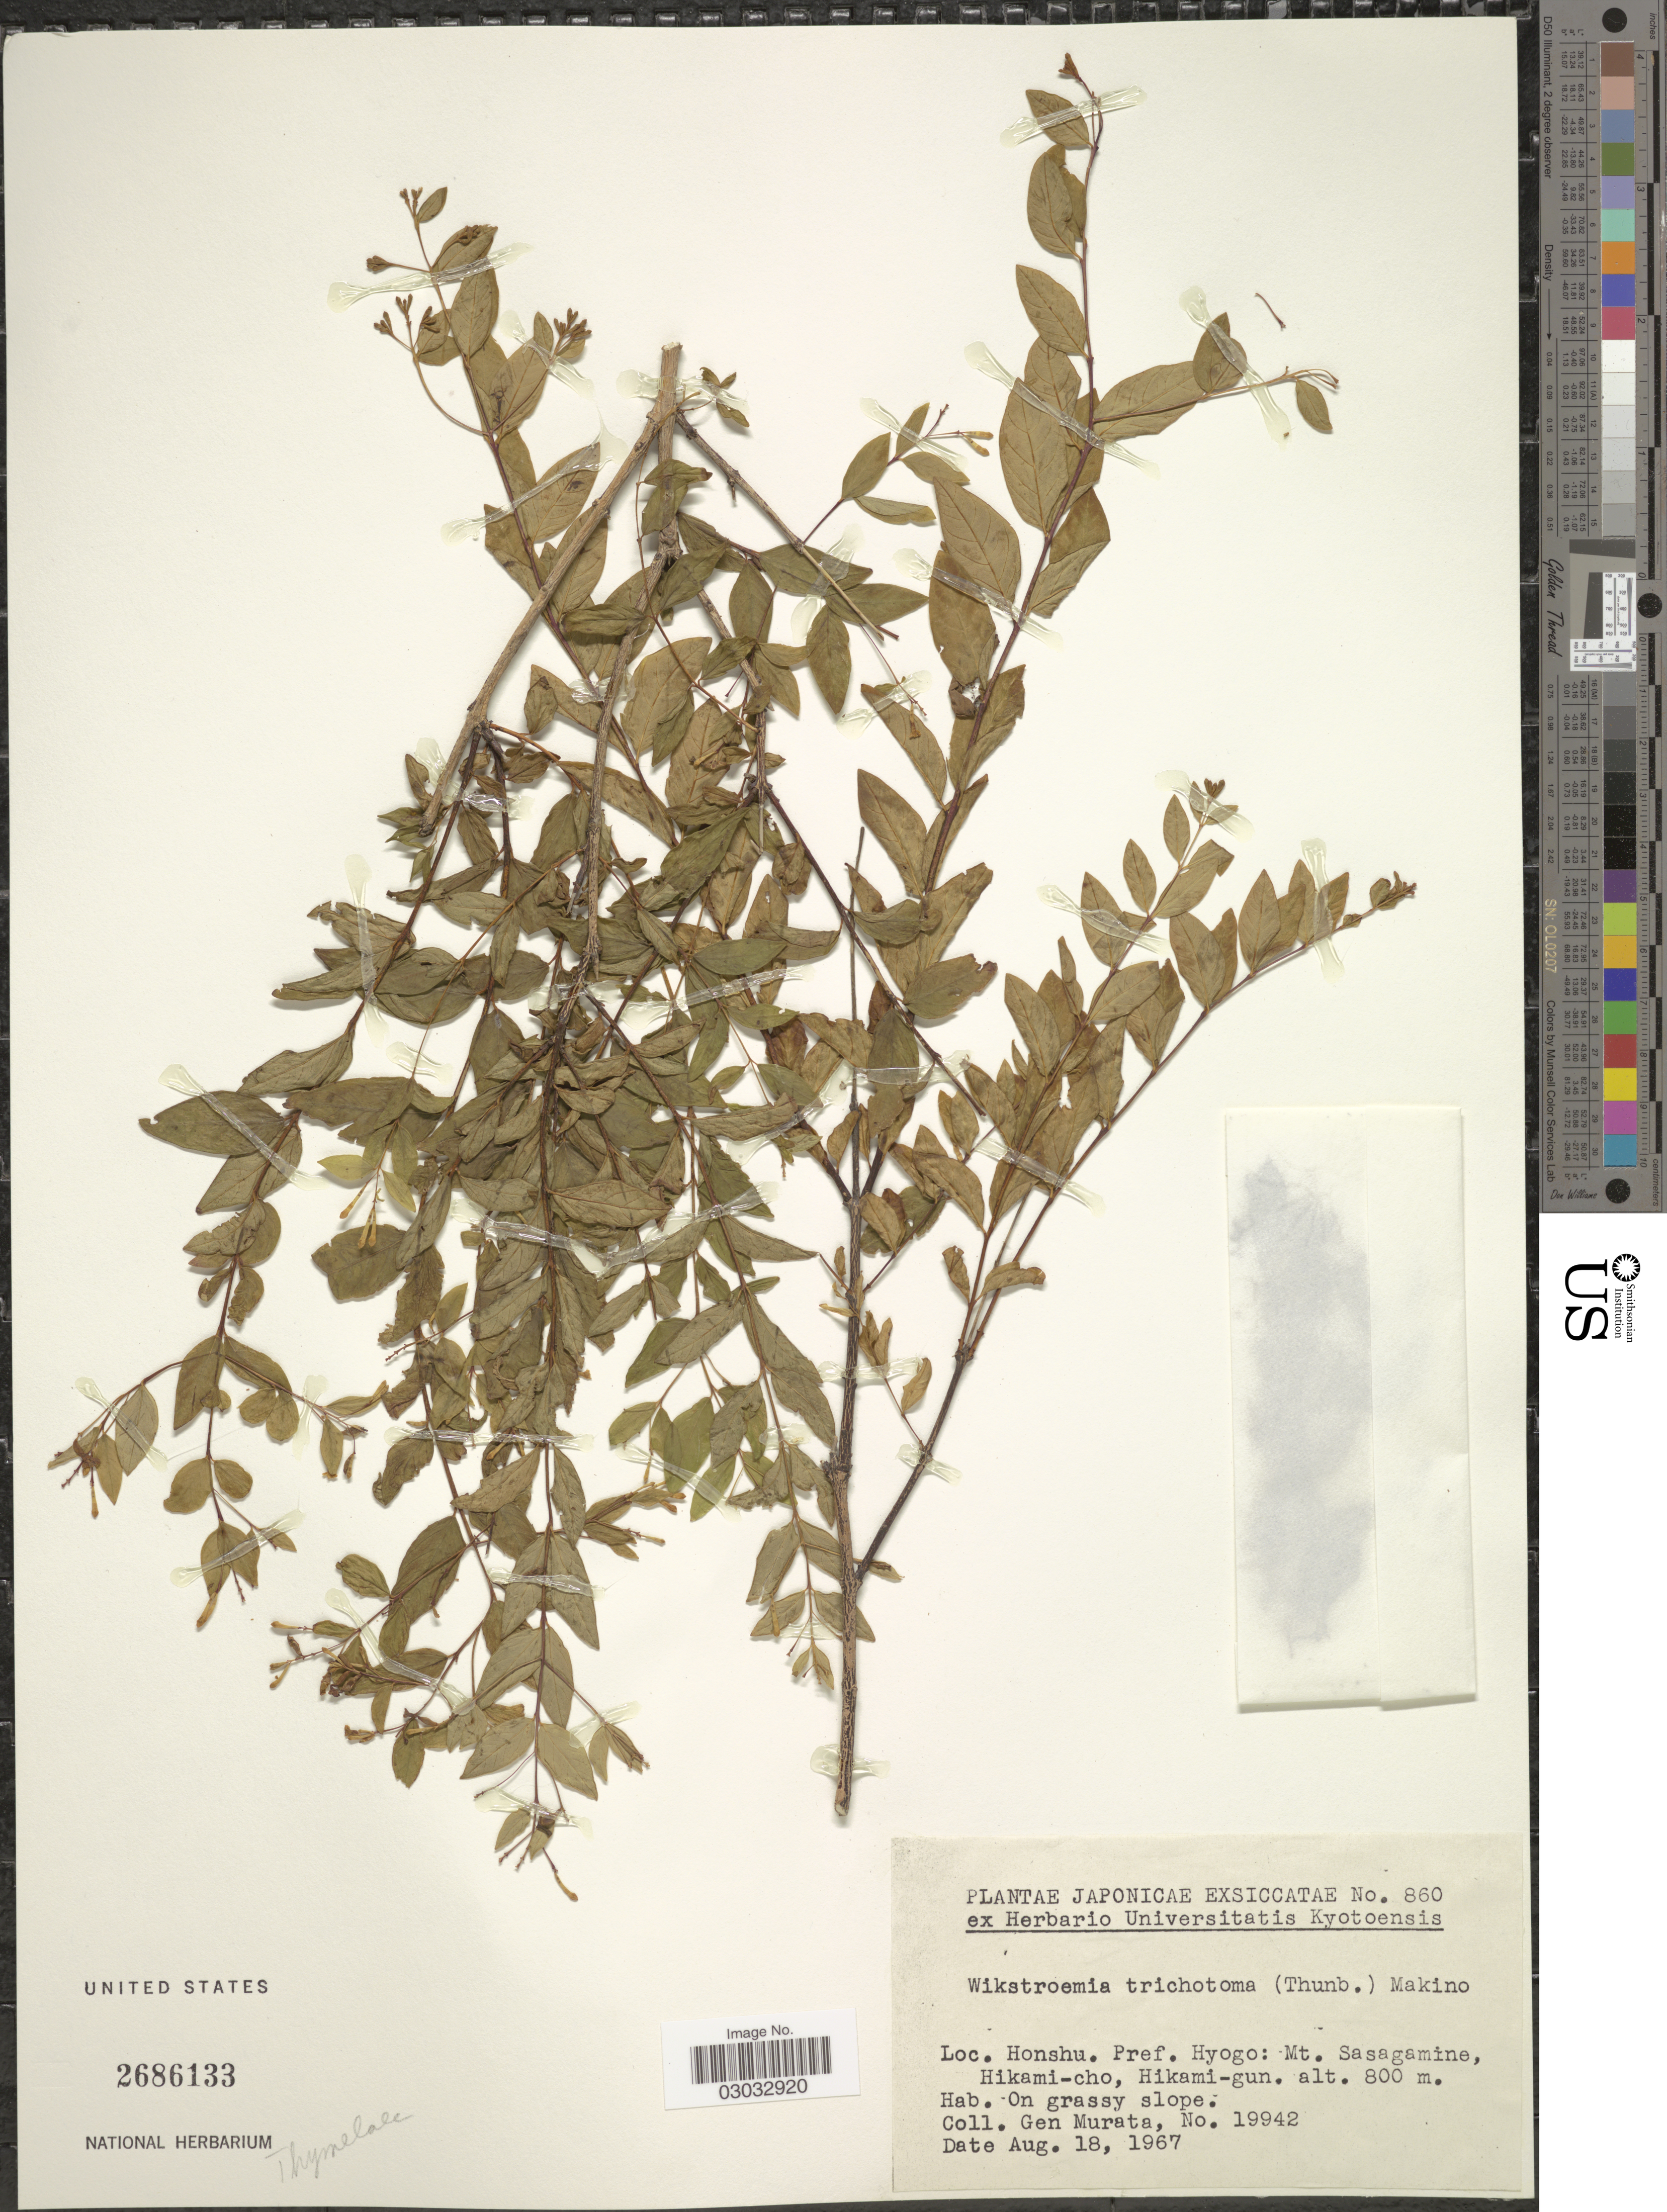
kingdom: Plantae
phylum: Tracheophyta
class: Magnoliopsida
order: Malvales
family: Thymelaeaceae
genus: Wikstroemia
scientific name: Wikstroemia trichotoma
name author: (Thunb.) Makino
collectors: G. Murata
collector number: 19942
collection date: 1967-08-18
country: Japan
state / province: Hyogo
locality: Honshu, Pref. Hyogo: Mt. Sasagamine, Hikami-cho, Hikami-gun.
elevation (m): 800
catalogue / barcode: US 2686133